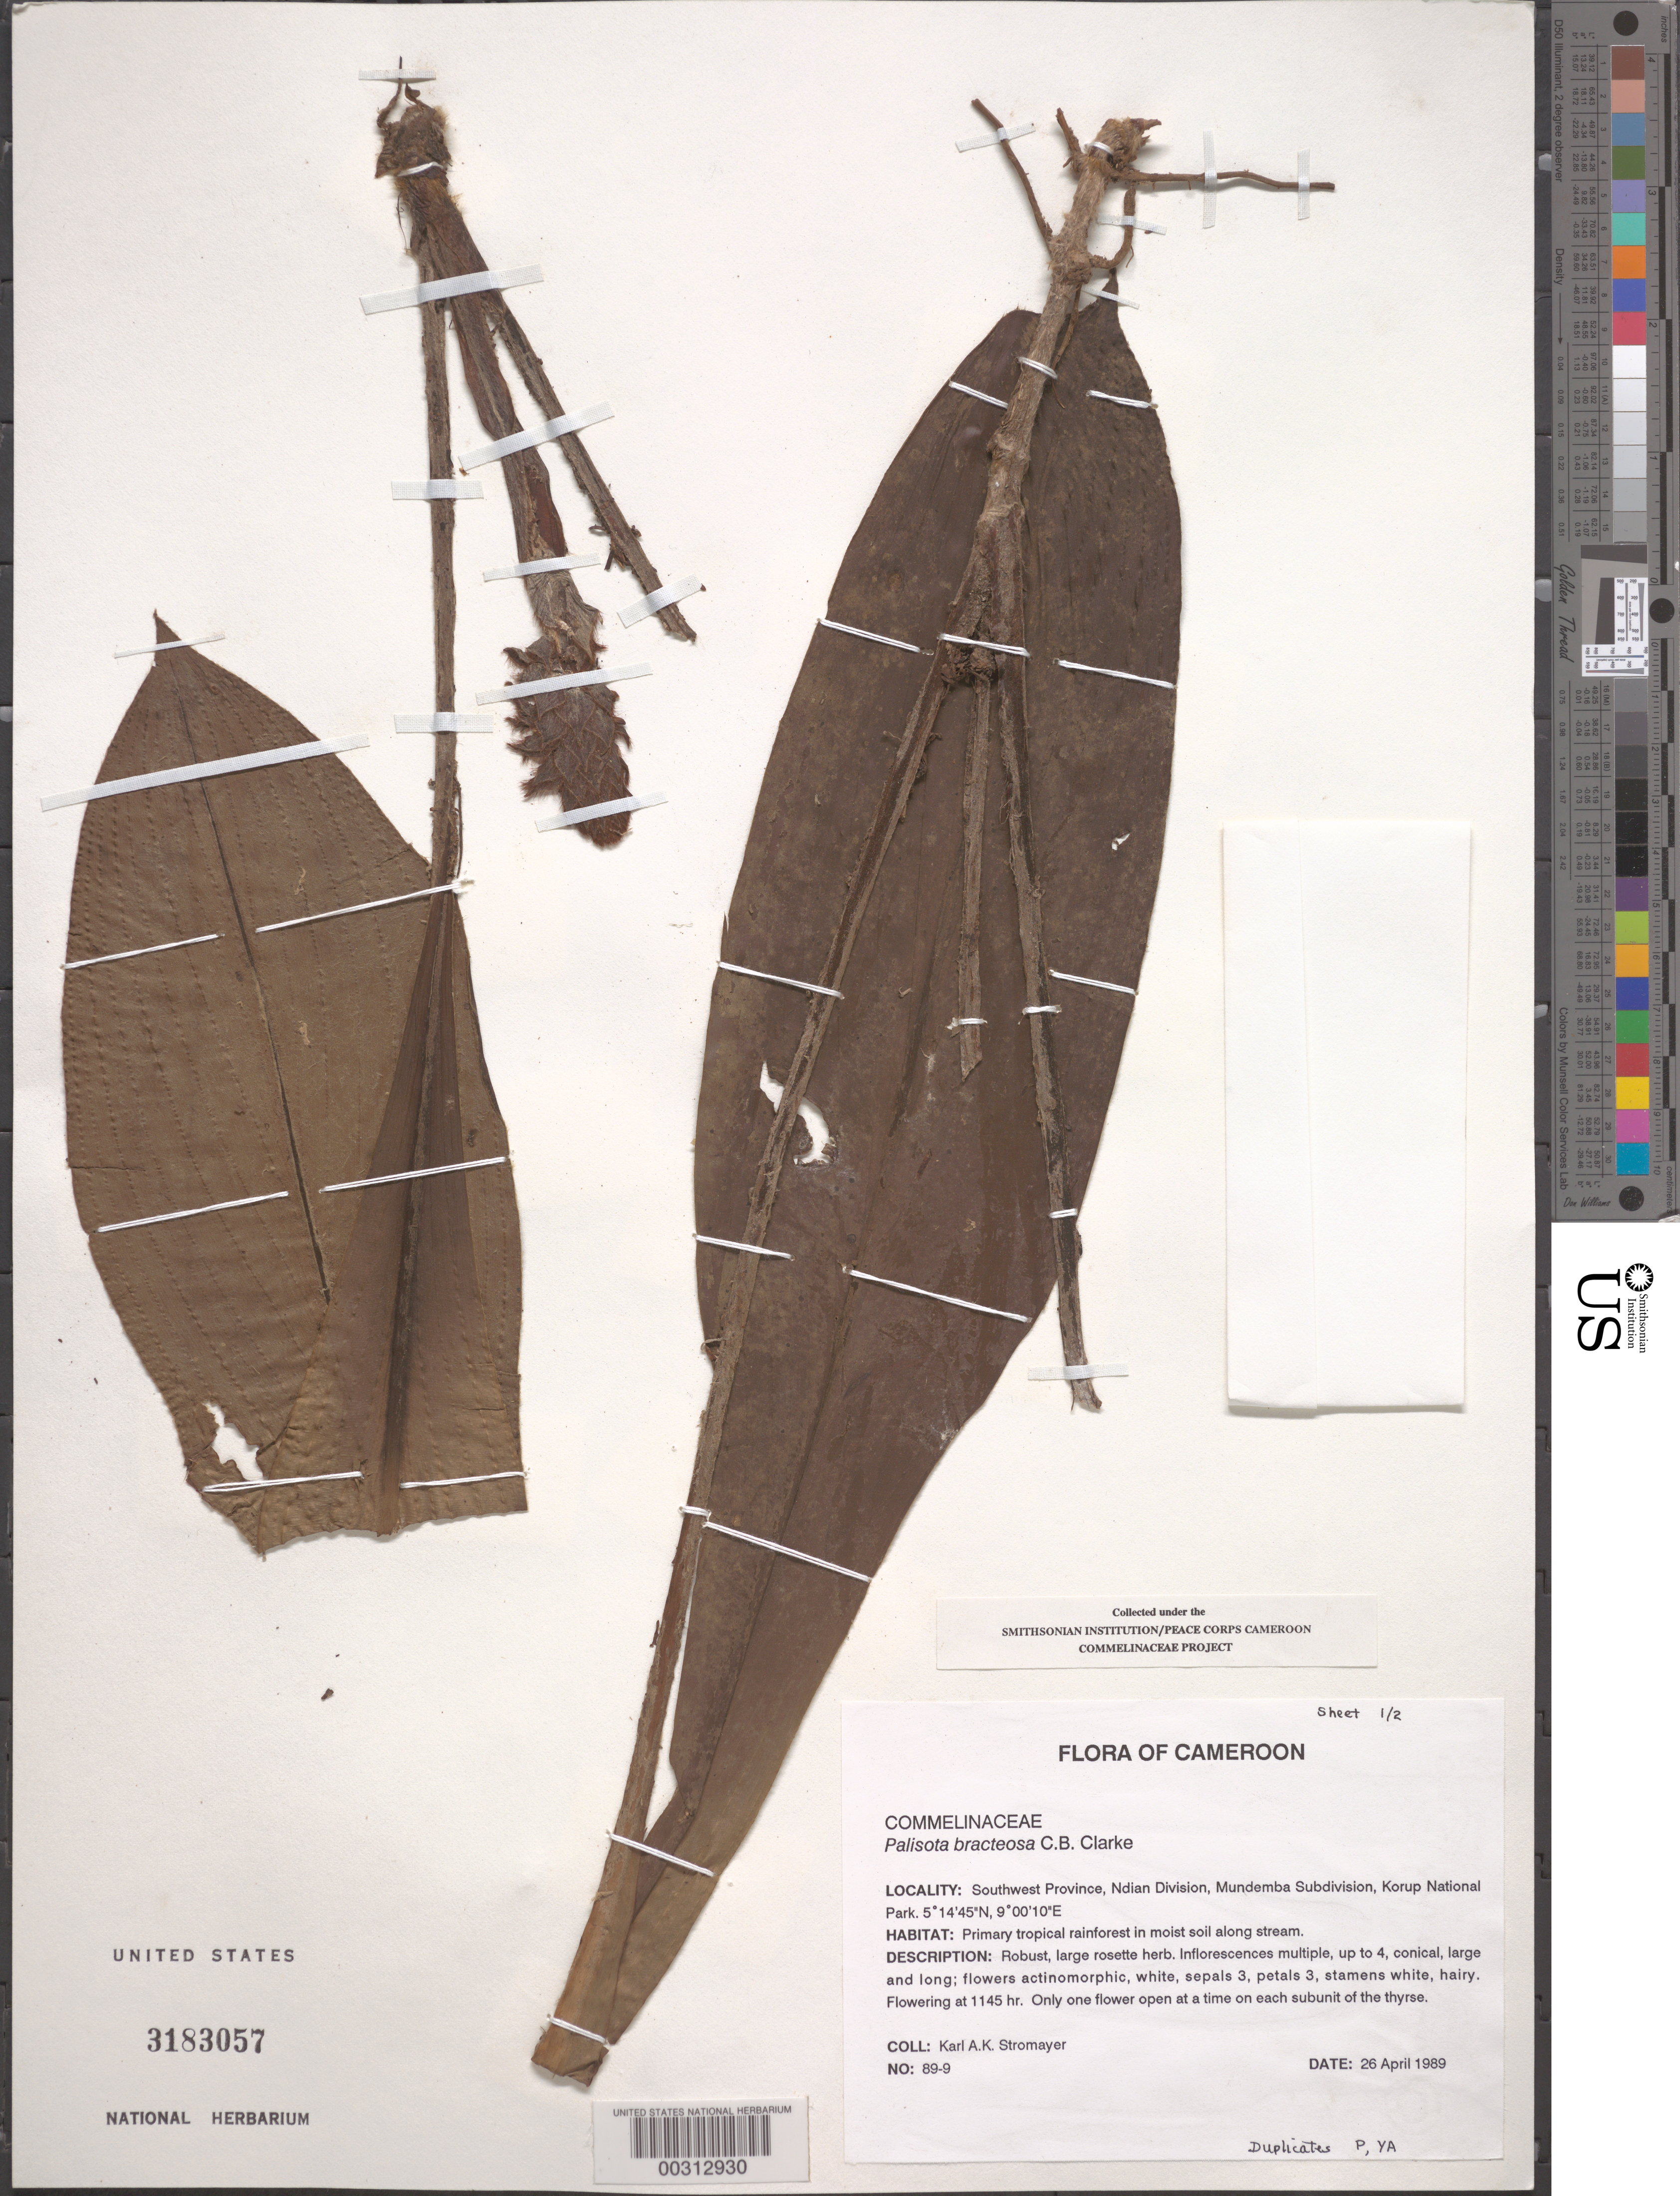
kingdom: Plantae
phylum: Tracheophyta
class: Liliopsida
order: Commelinales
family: Commelinaceae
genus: Palisota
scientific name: Palisota bracteosa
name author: C.B. Clarke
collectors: K. A. Stromayer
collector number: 89-9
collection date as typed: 26 Apr 1989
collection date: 1989-04-26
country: Cameroon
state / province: Sud-Ouest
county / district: Ndian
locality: Mundemba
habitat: Primary tropical rainforest in moist soil along stream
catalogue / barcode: US 3183057